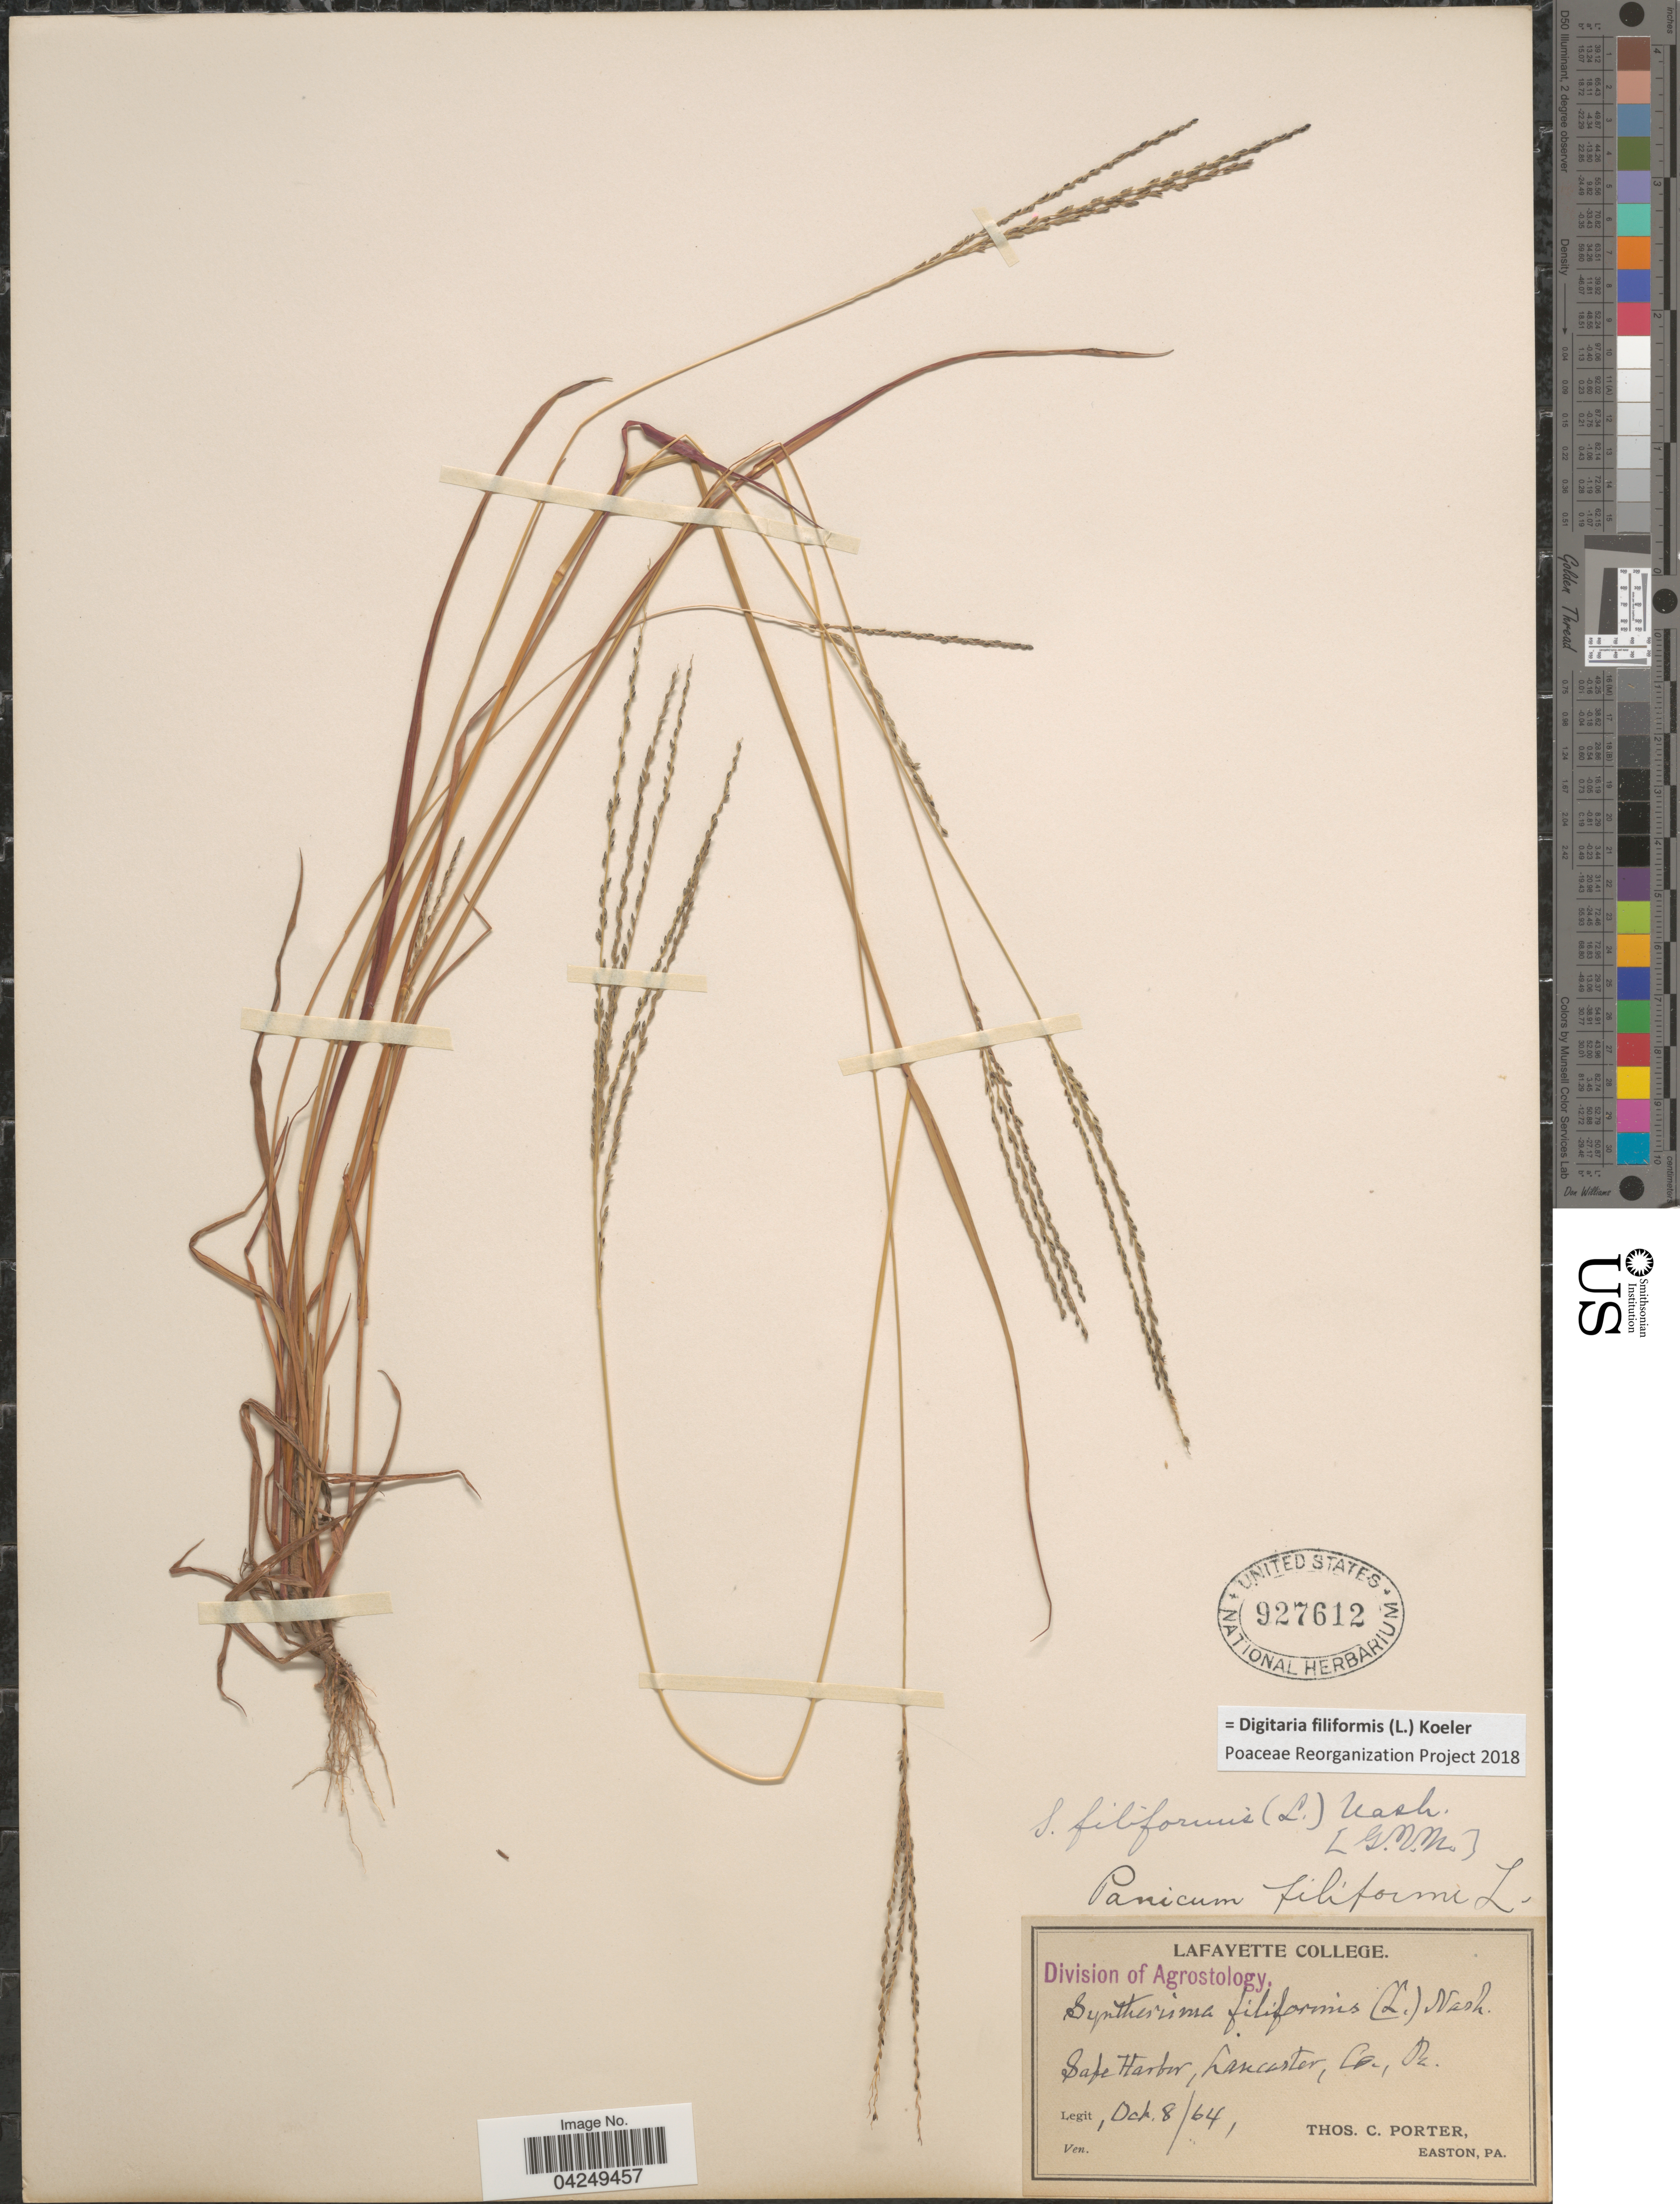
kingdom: Plantae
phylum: Tracheophyta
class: Liliopsida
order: Poales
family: Poaceae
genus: Digitaria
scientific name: Digitaria filiformis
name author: (L.) Koeler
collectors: T. Porter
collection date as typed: Transcribed d/m/y: 8/10/64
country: United States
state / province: Pennsylvania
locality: Safe Harbor, Lancaster Co.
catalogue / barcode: US 927612